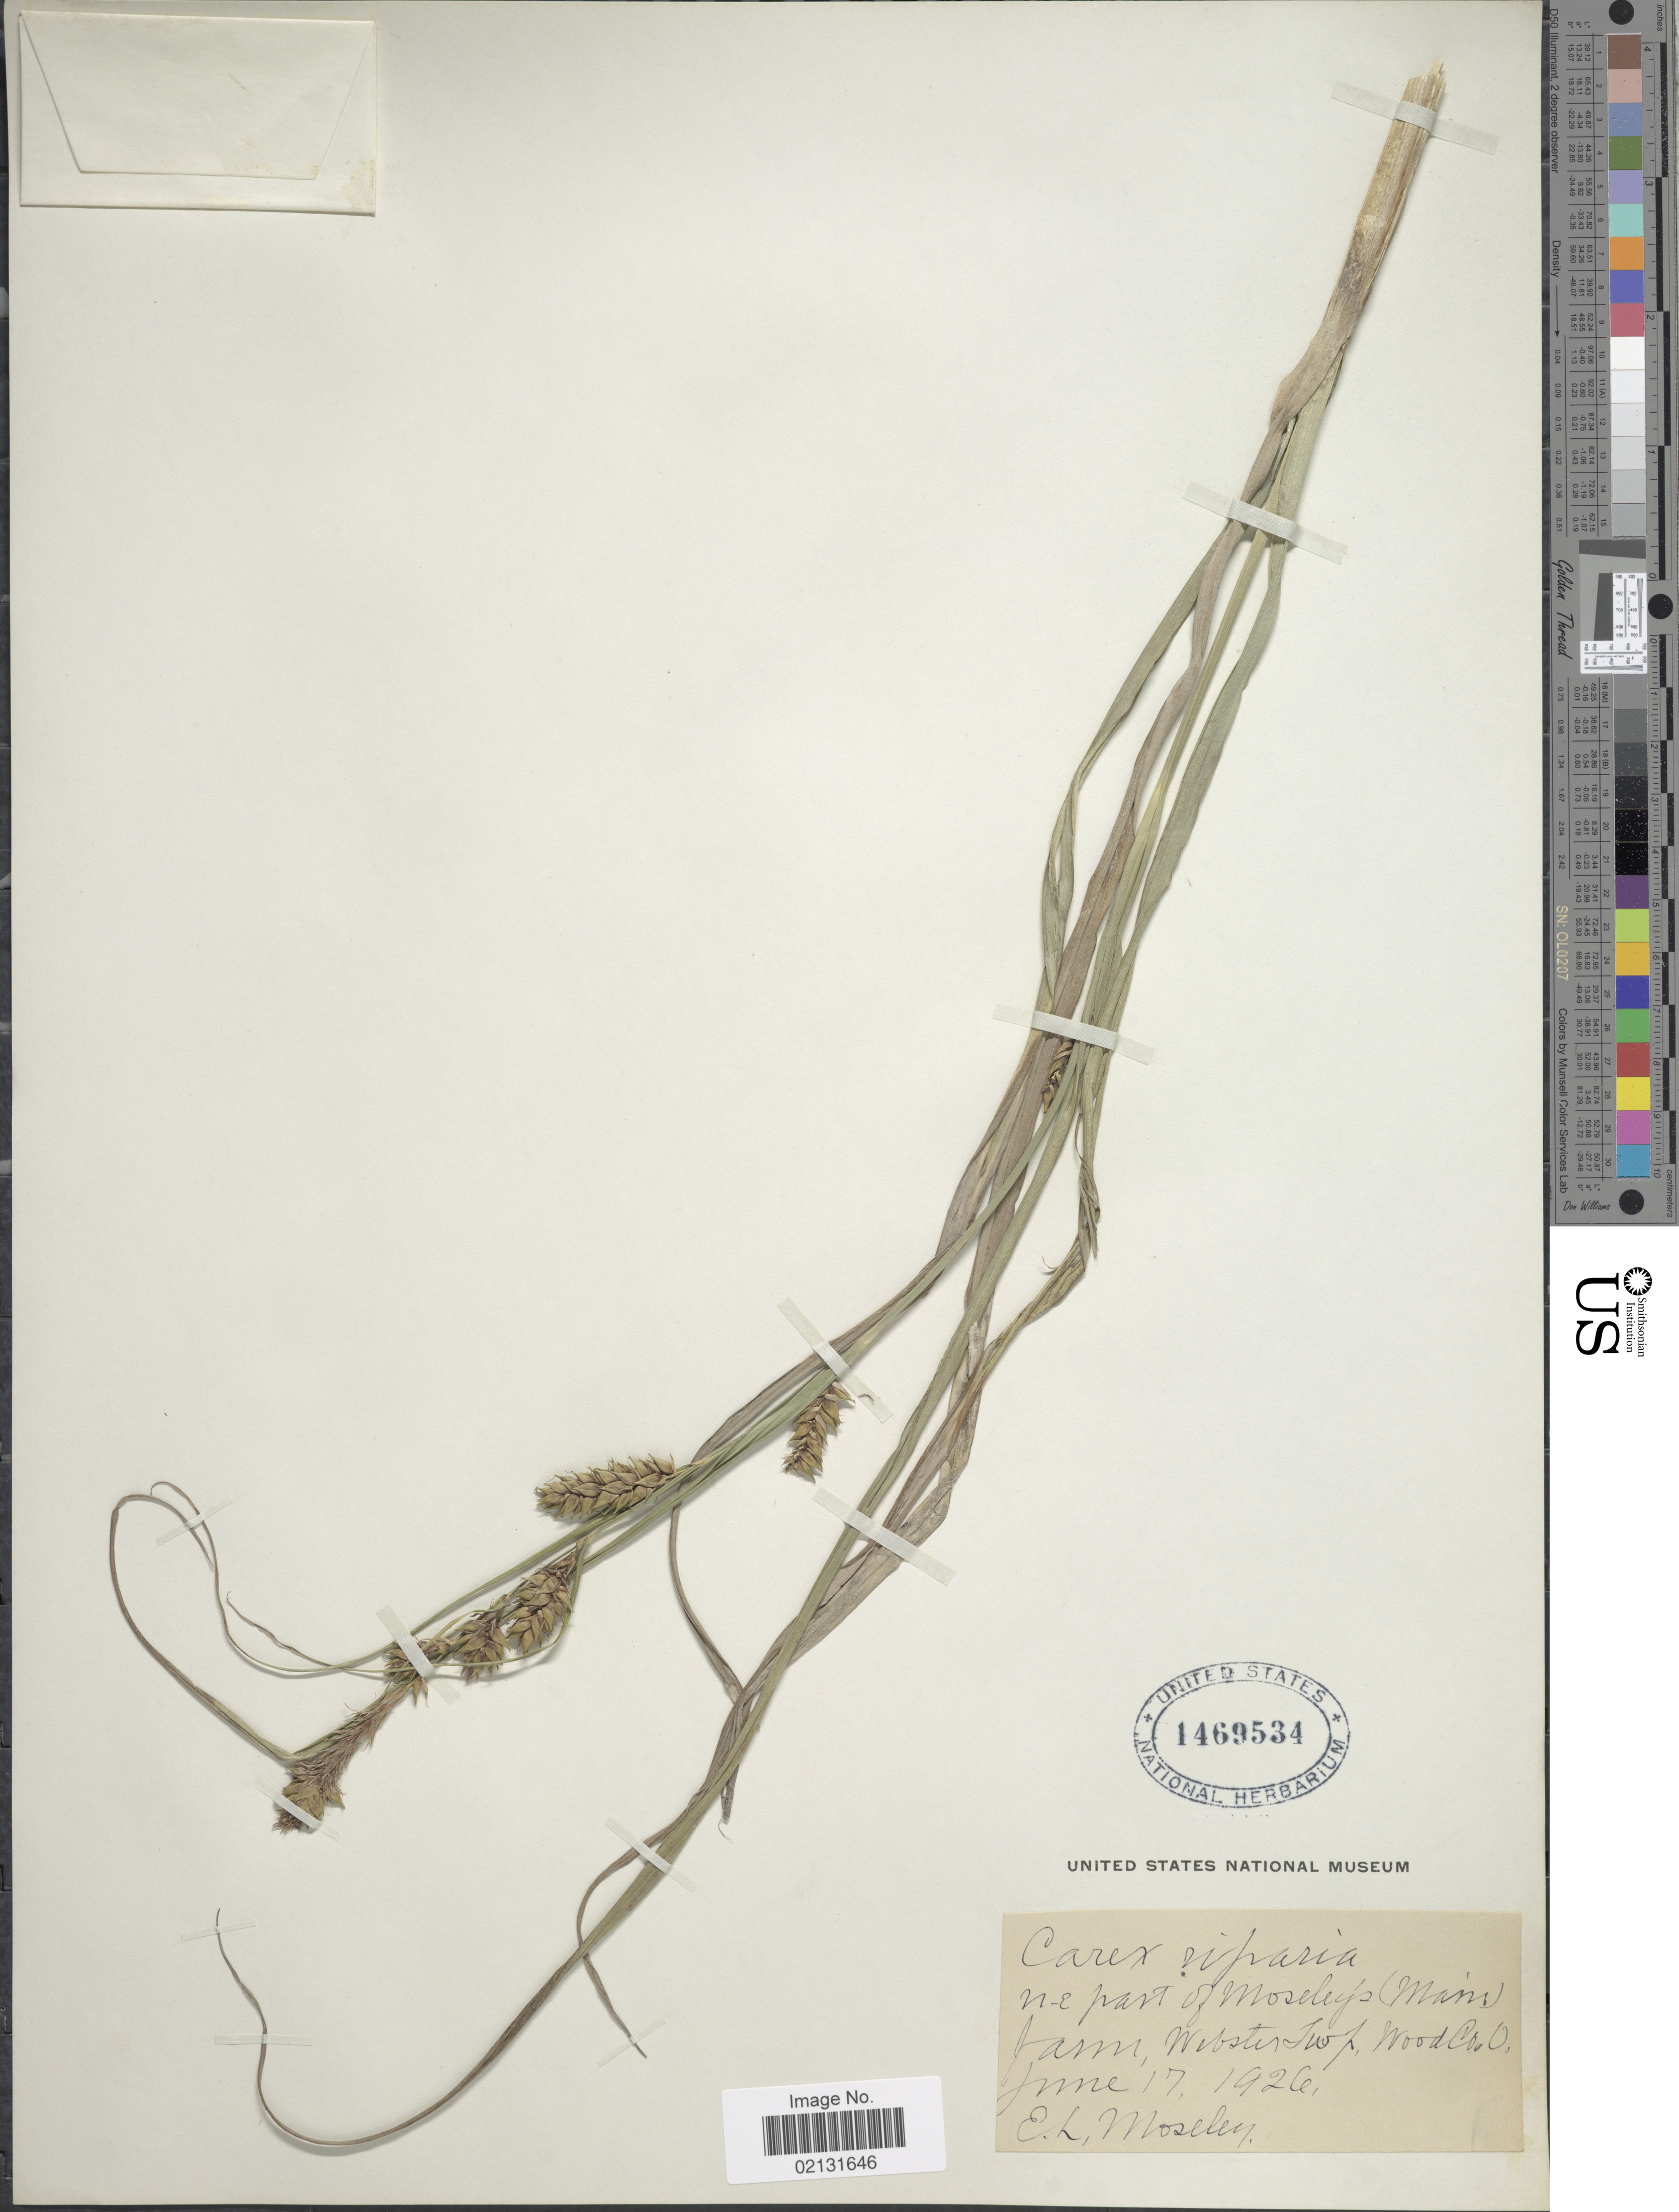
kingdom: Plantae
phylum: Tracheophyta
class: Liliopsida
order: Poales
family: Cyperaceae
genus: Carex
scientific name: Carex riparia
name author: Curtis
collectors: E. Moseley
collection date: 1926-06-17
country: United States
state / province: Ohio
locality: N.E. part of Moseley's (Man's) farm, Webster Twp., Wood Co.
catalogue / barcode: US 1469534